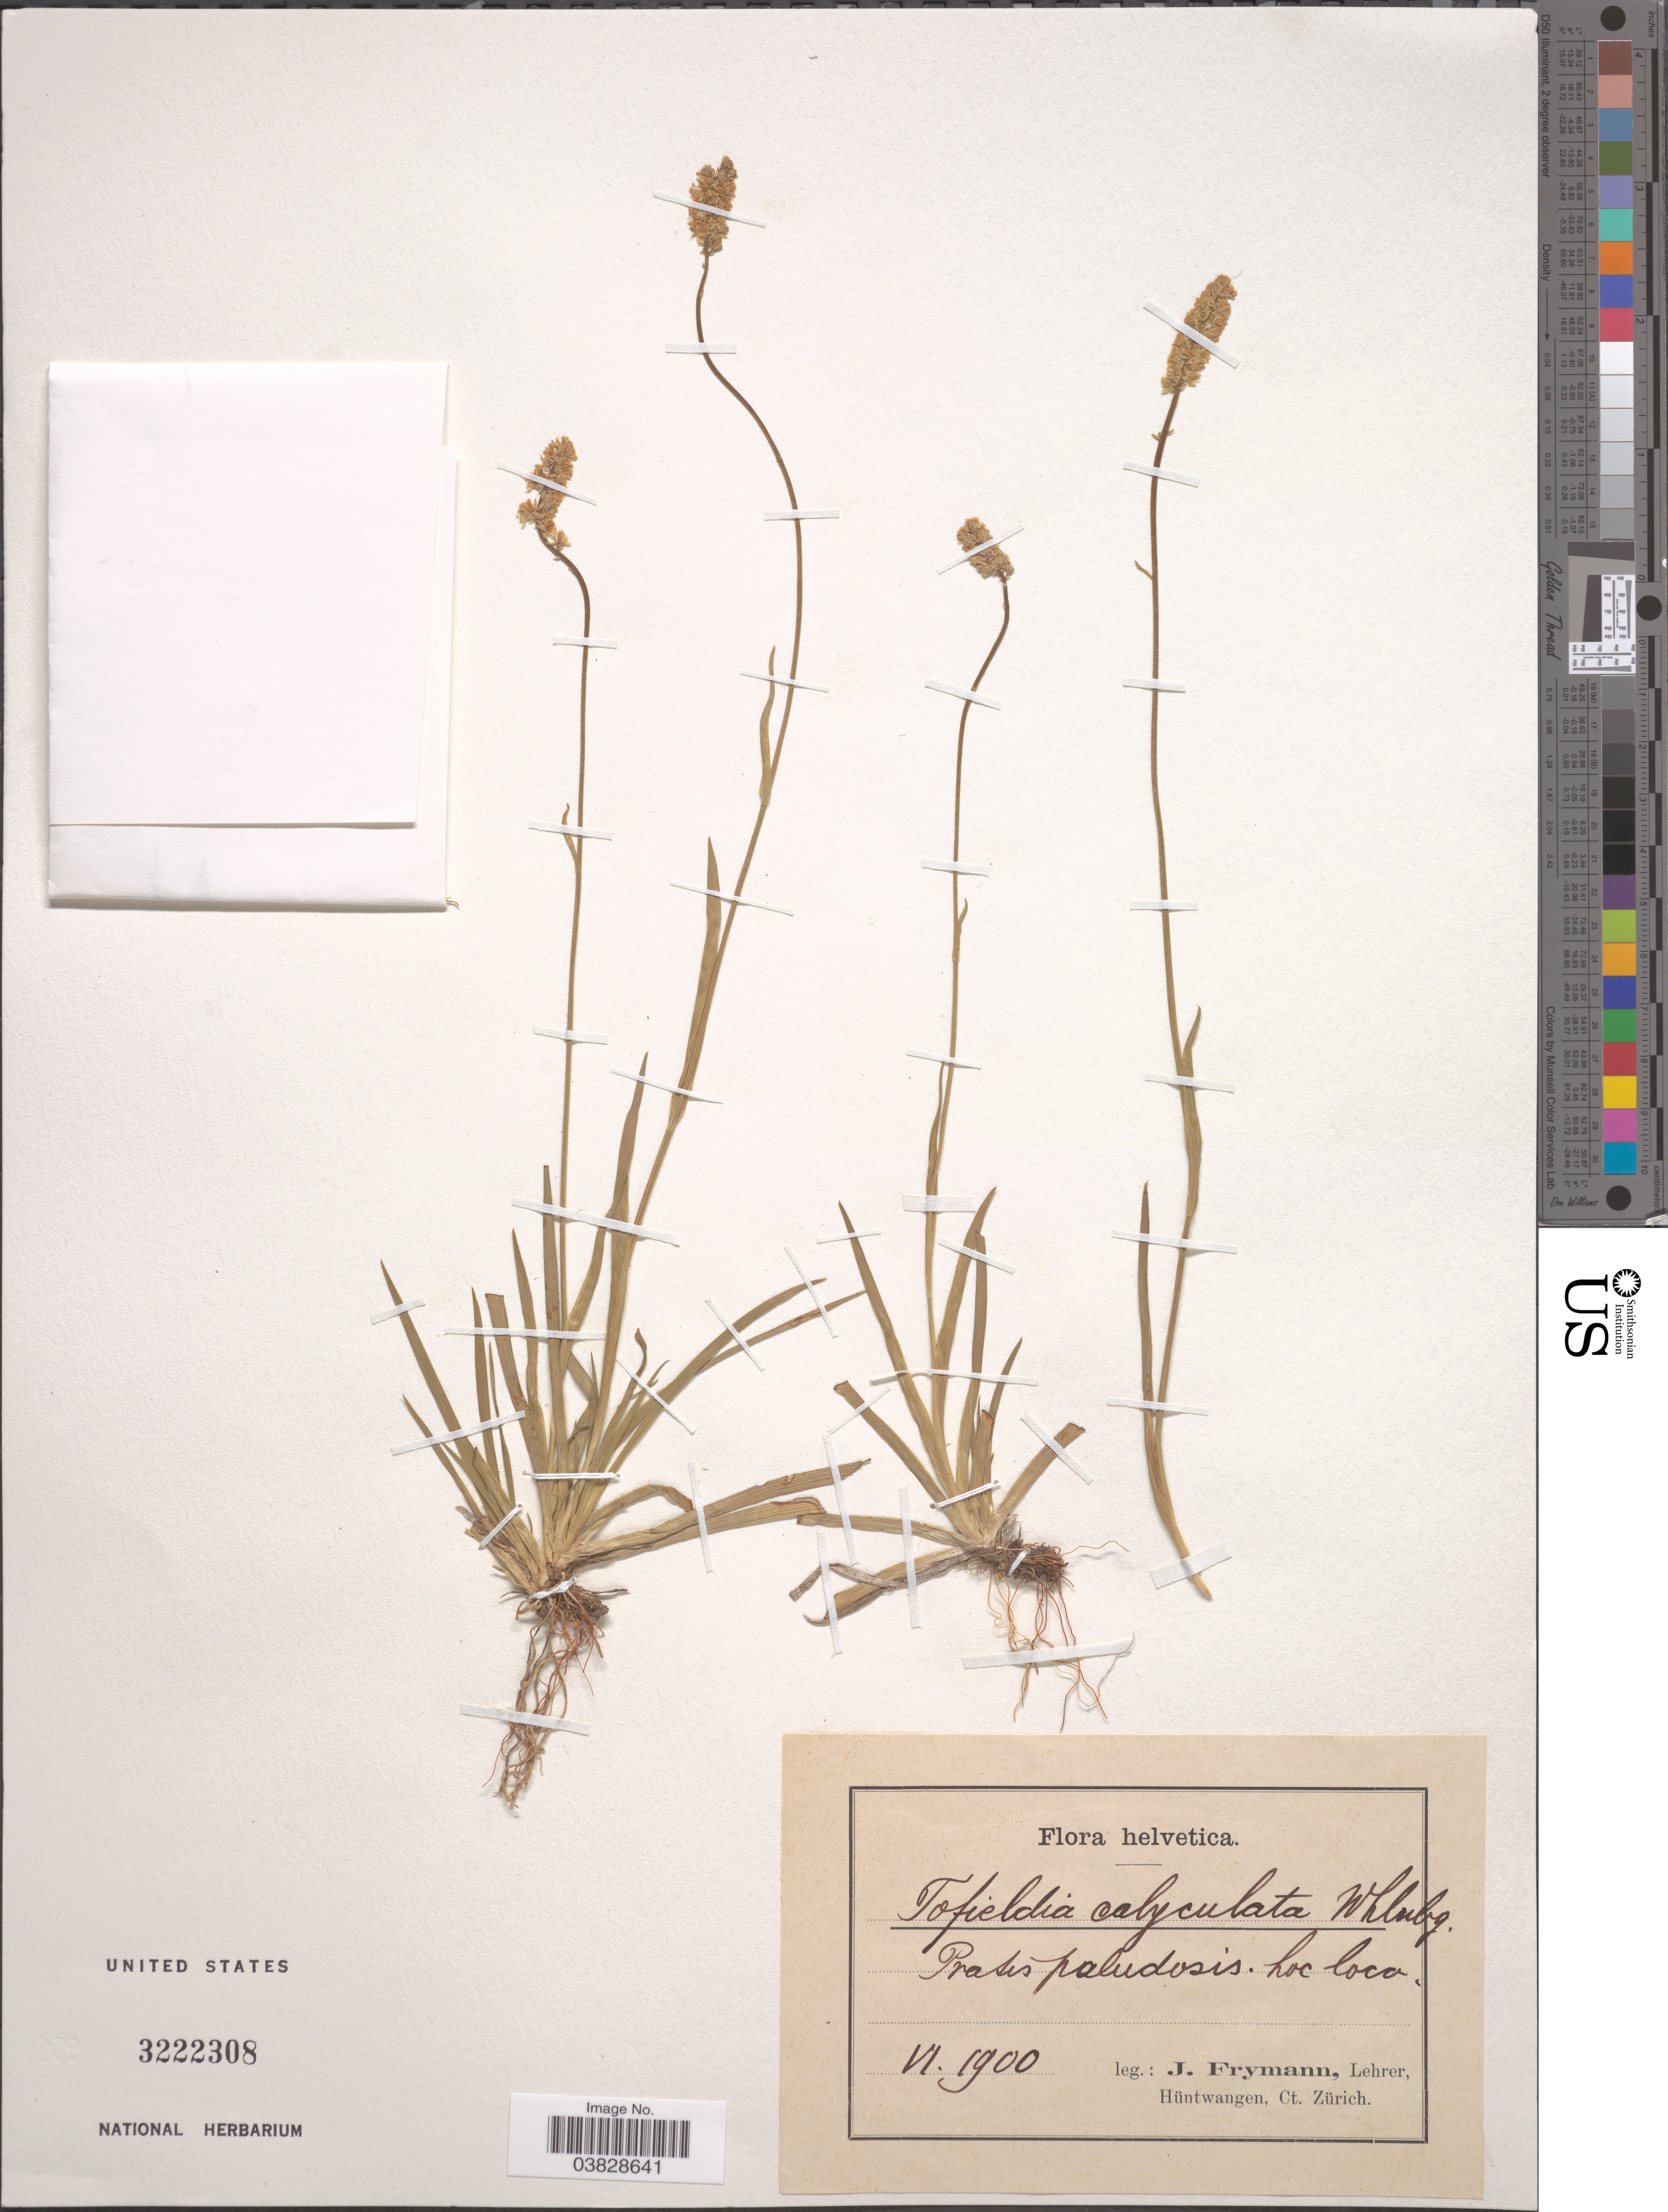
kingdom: Plantae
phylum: Tracheophyta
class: Liliopsida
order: Alismatales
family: Tofieldiaceae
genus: Tofieldia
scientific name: Tofieldia calyculata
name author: (L.) Wahlenb.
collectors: J. Frymann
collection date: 1900-06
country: Switzerland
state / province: Zurich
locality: Helvetica. Pratis paludosis. loc loco.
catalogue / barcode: US 3222308